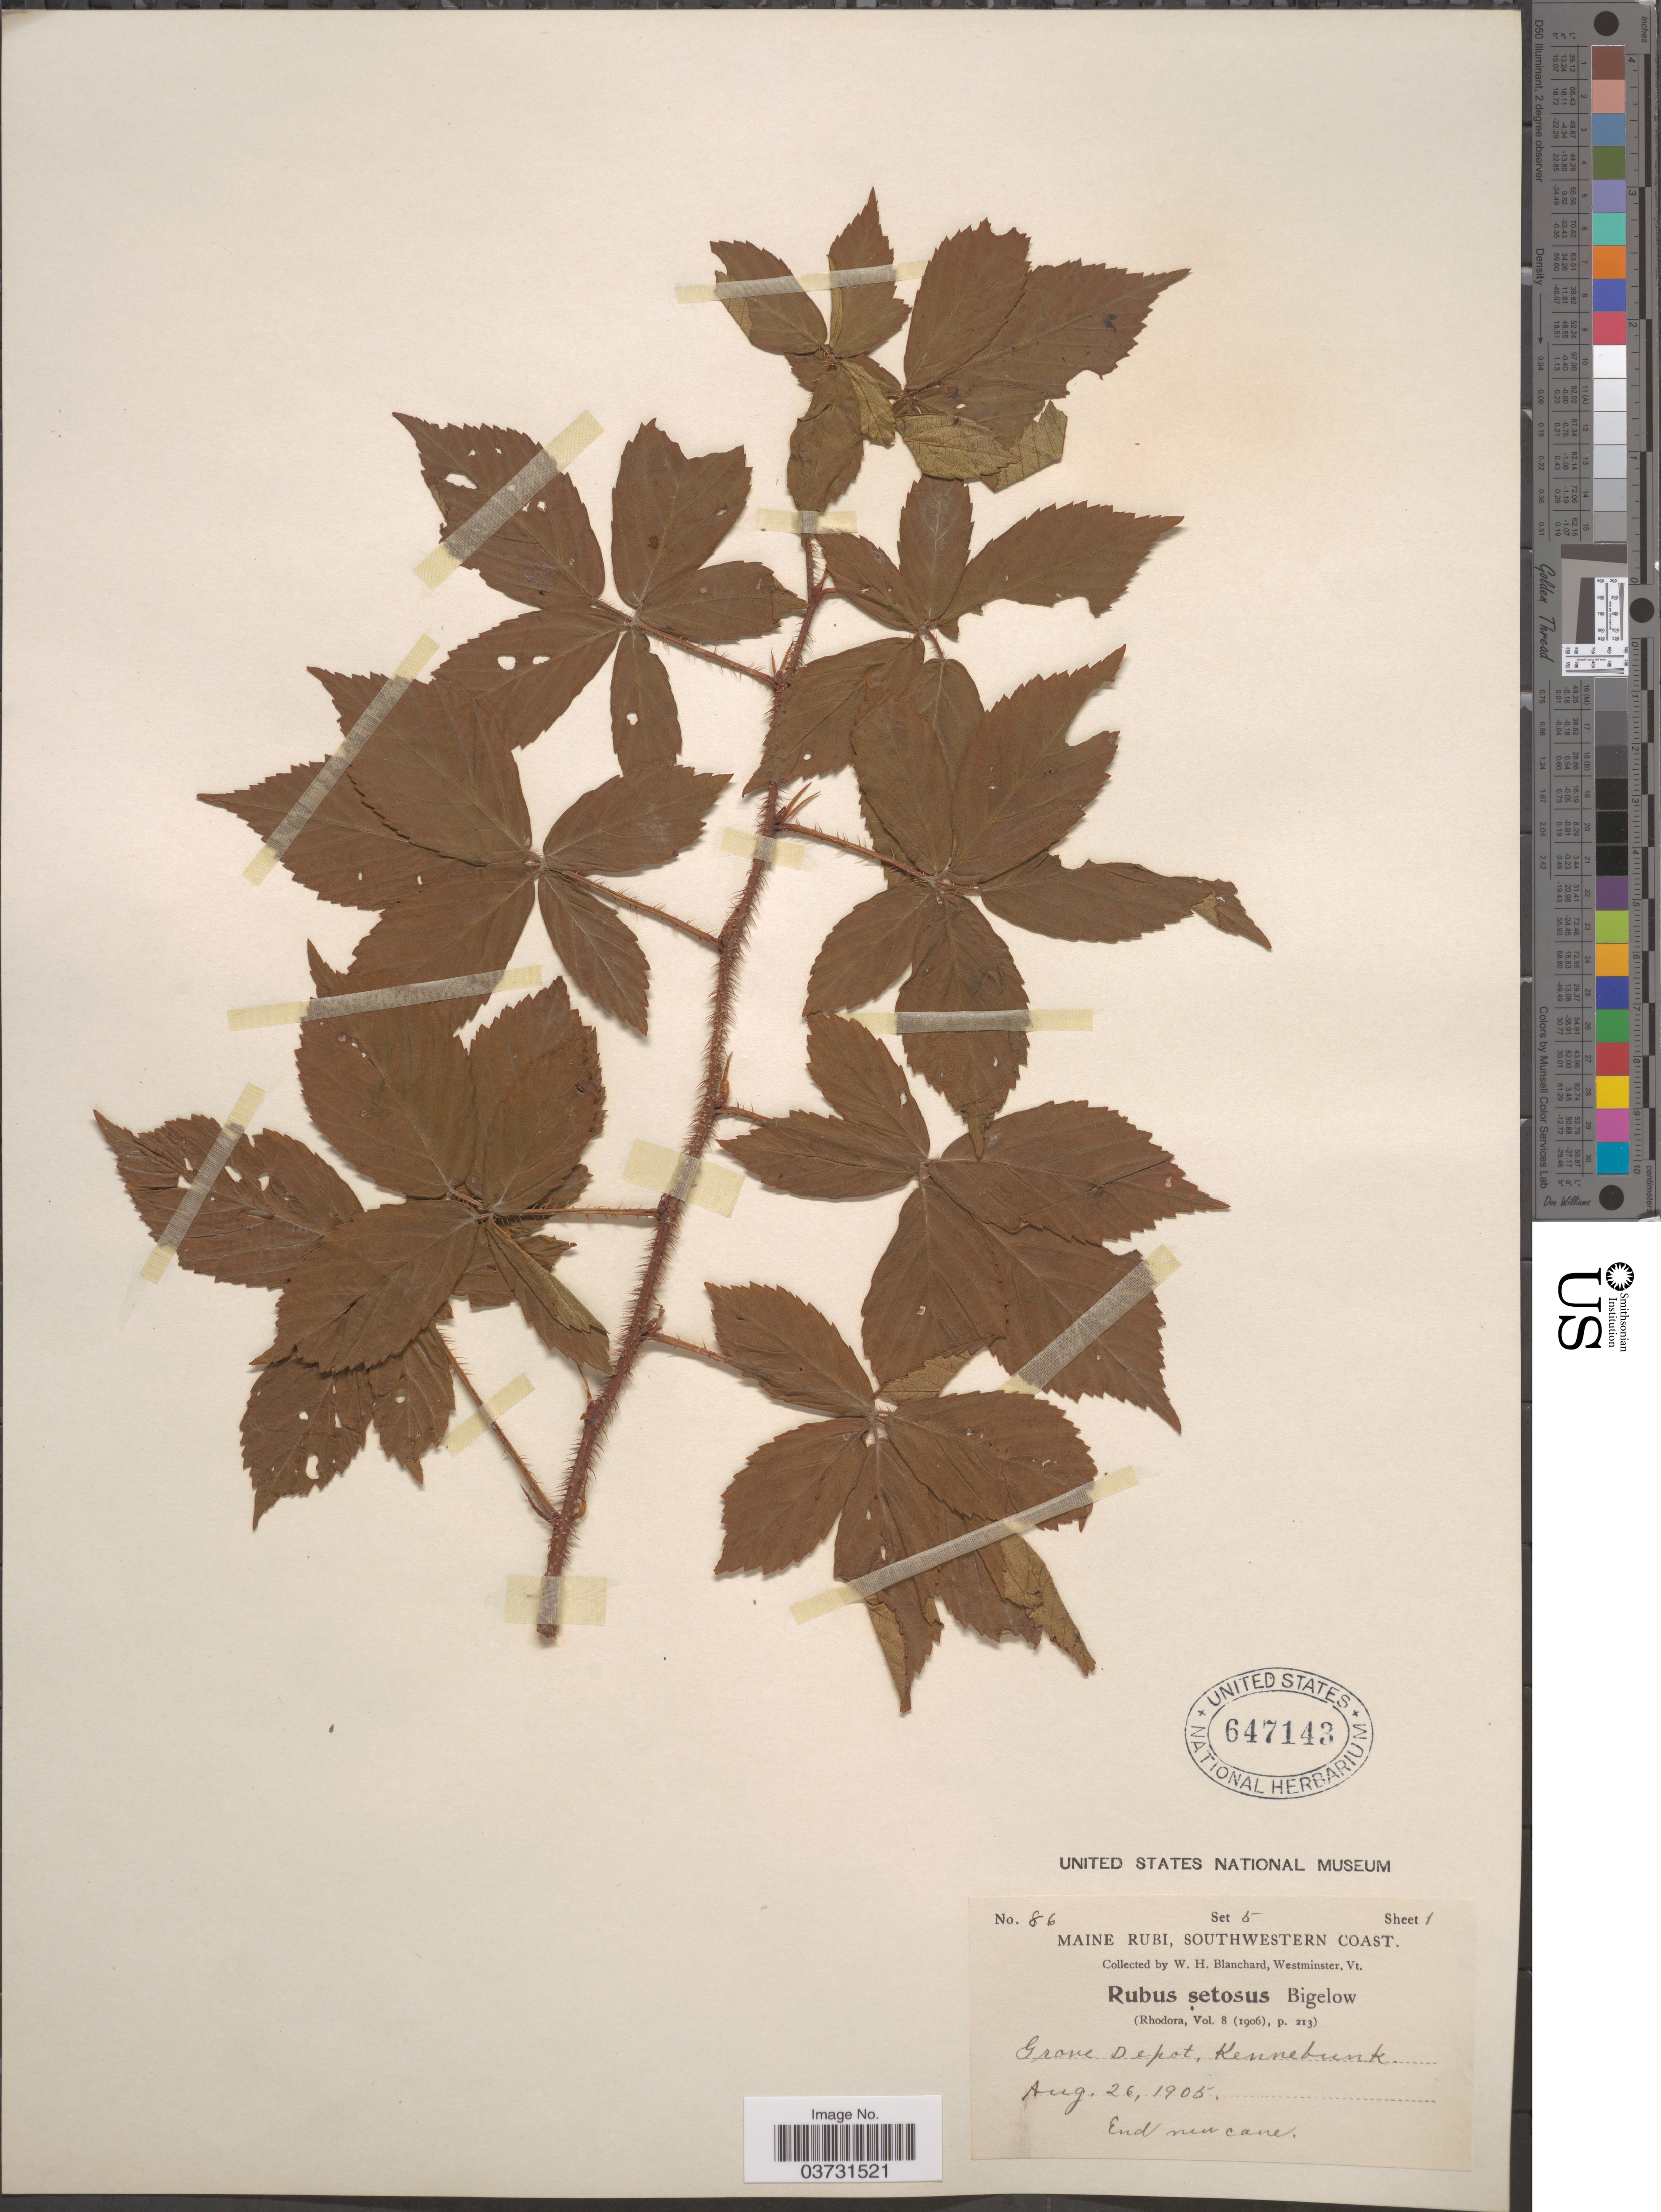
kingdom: Plantae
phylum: Tracheophyta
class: Magnoliopsida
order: Rosales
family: Rosaceae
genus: Rubus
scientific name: Rubus nigricans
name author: Rydb. in Britton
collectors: W. H. Blanchard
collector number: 86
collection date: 1905-08-26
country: United States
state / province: Maine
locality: Southwestern Coast. Grove Depot, Kennebunk.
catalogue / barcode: US 647143